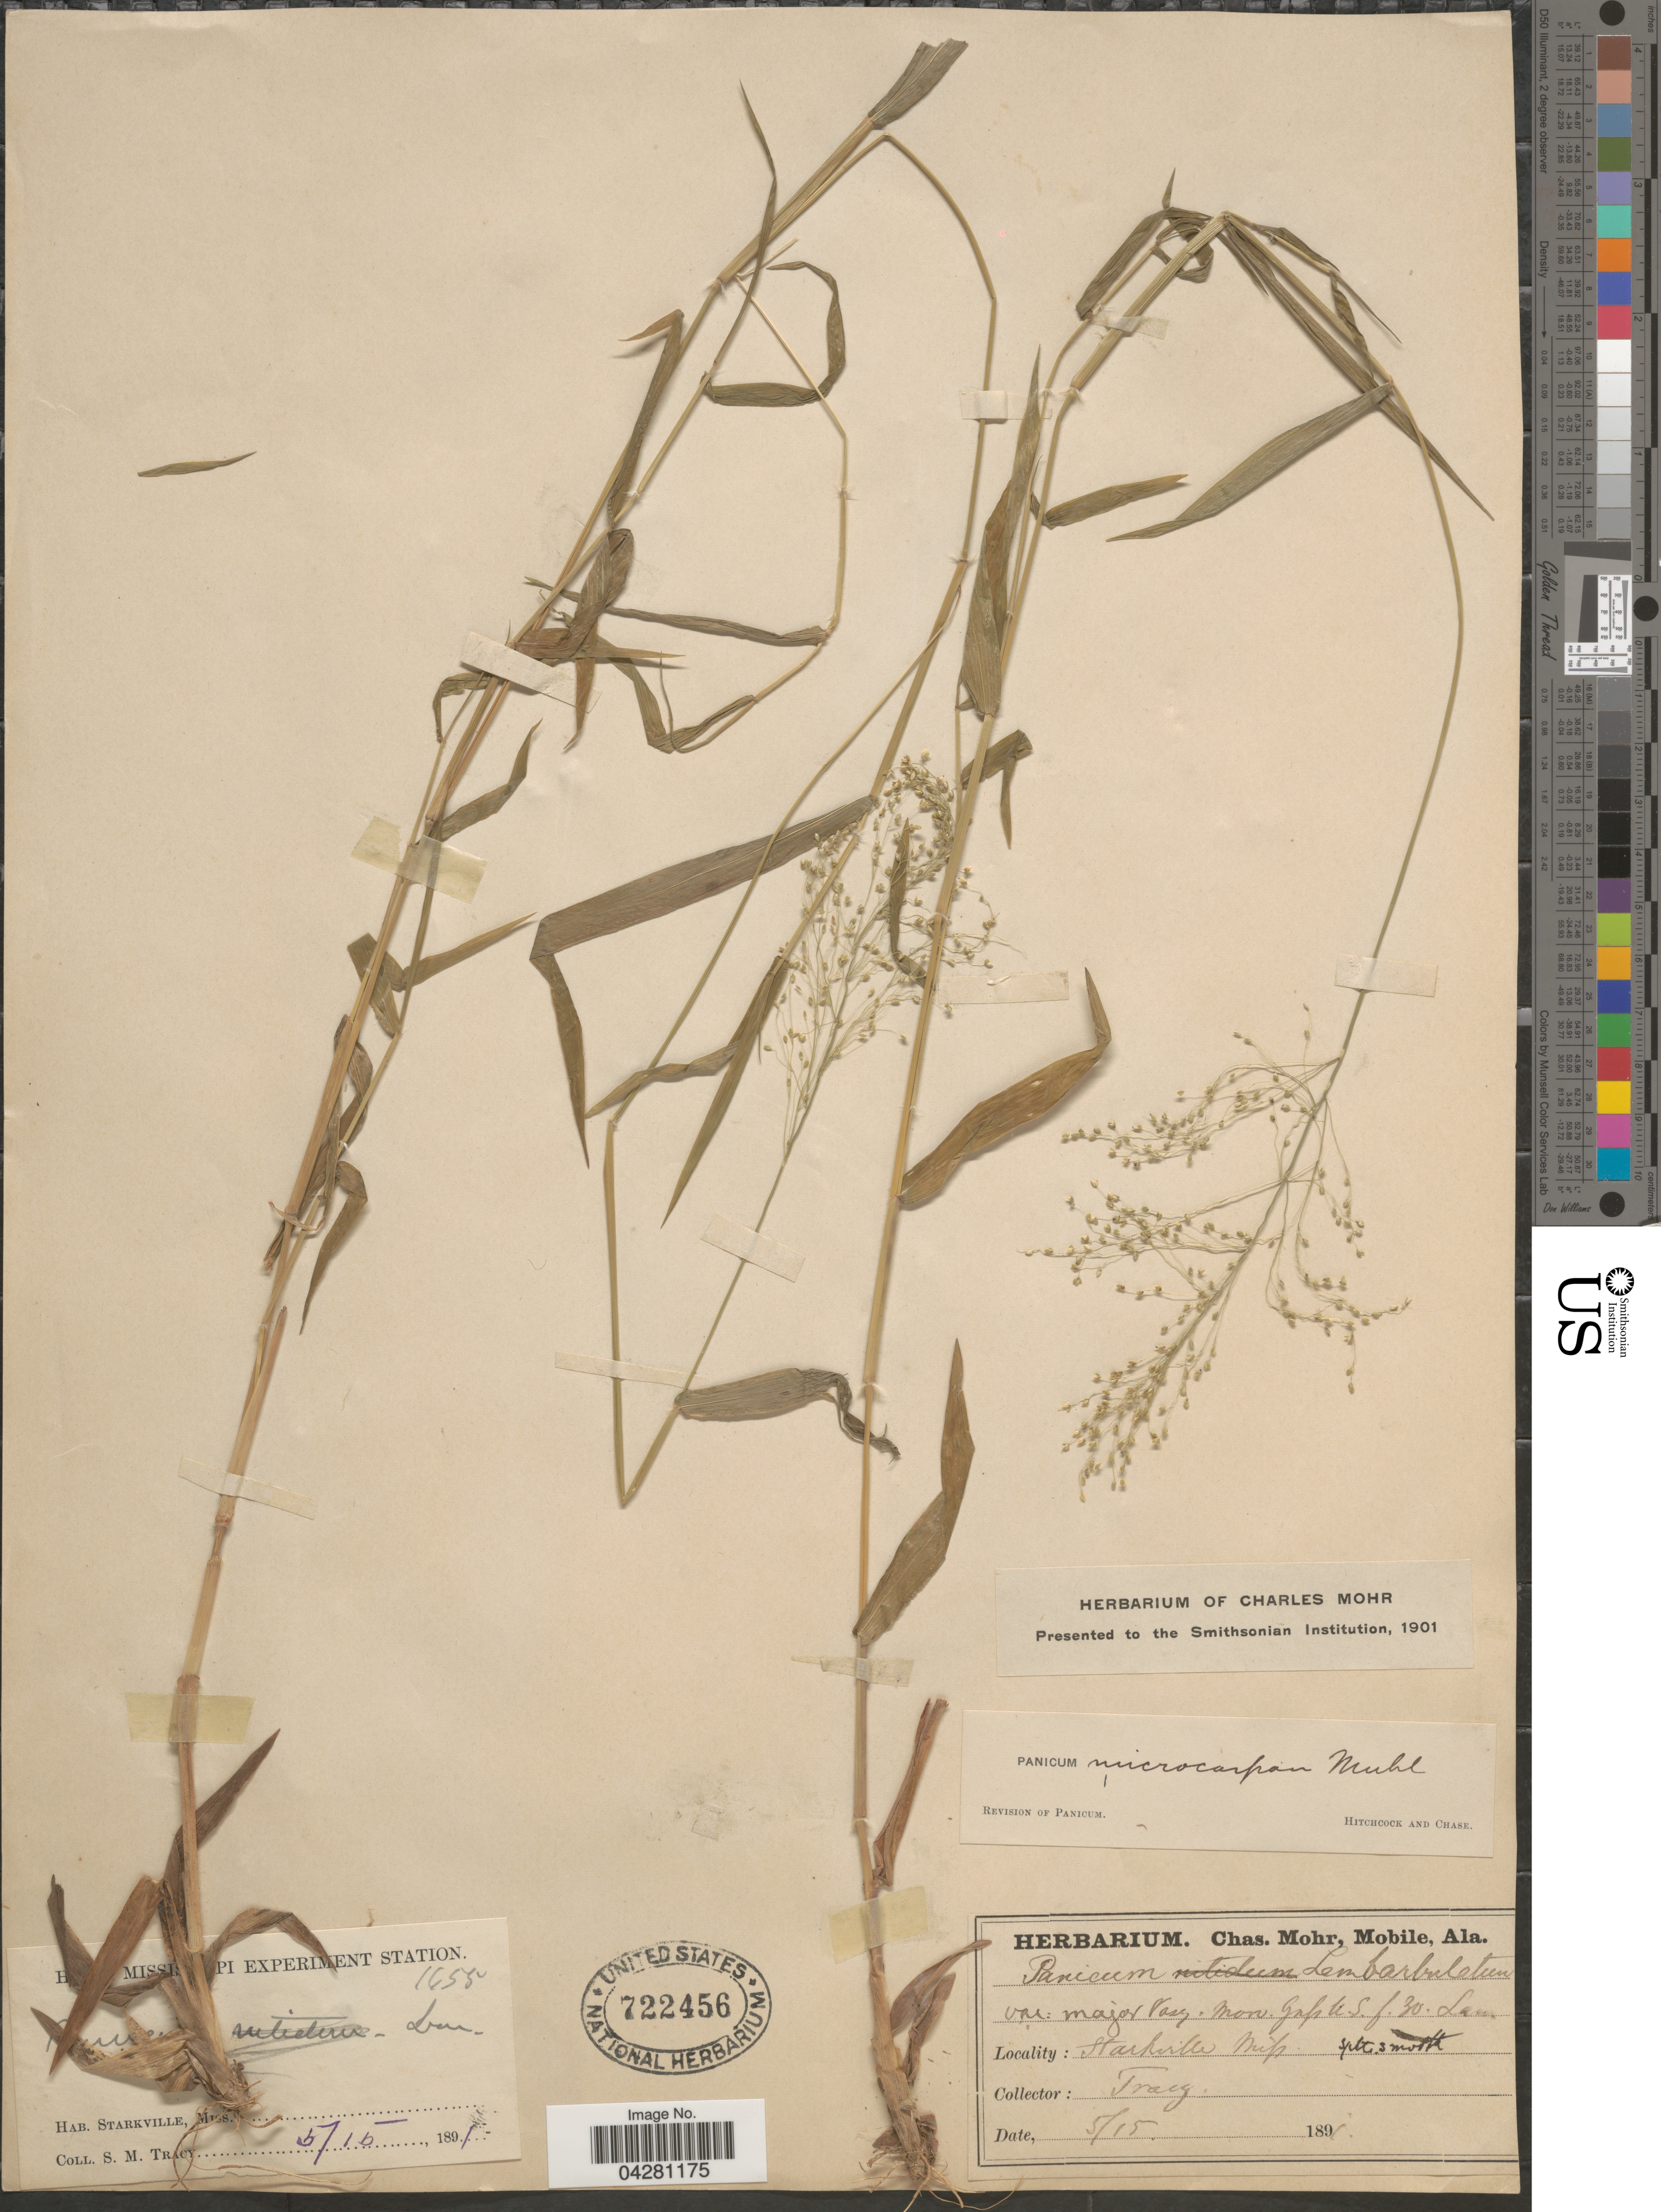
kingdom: Plantae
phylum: Tracheophyta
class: Liliopsida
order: Poales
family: Poaceae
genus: Dichanthelium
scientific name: Dichanthelium dichotomum var. dichotomum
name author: (L.) Gould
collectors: S. M. Tracy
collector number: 1655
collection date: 1891-05-15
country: United States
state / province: Mississippi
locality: Starkville.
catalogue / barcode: US 722456